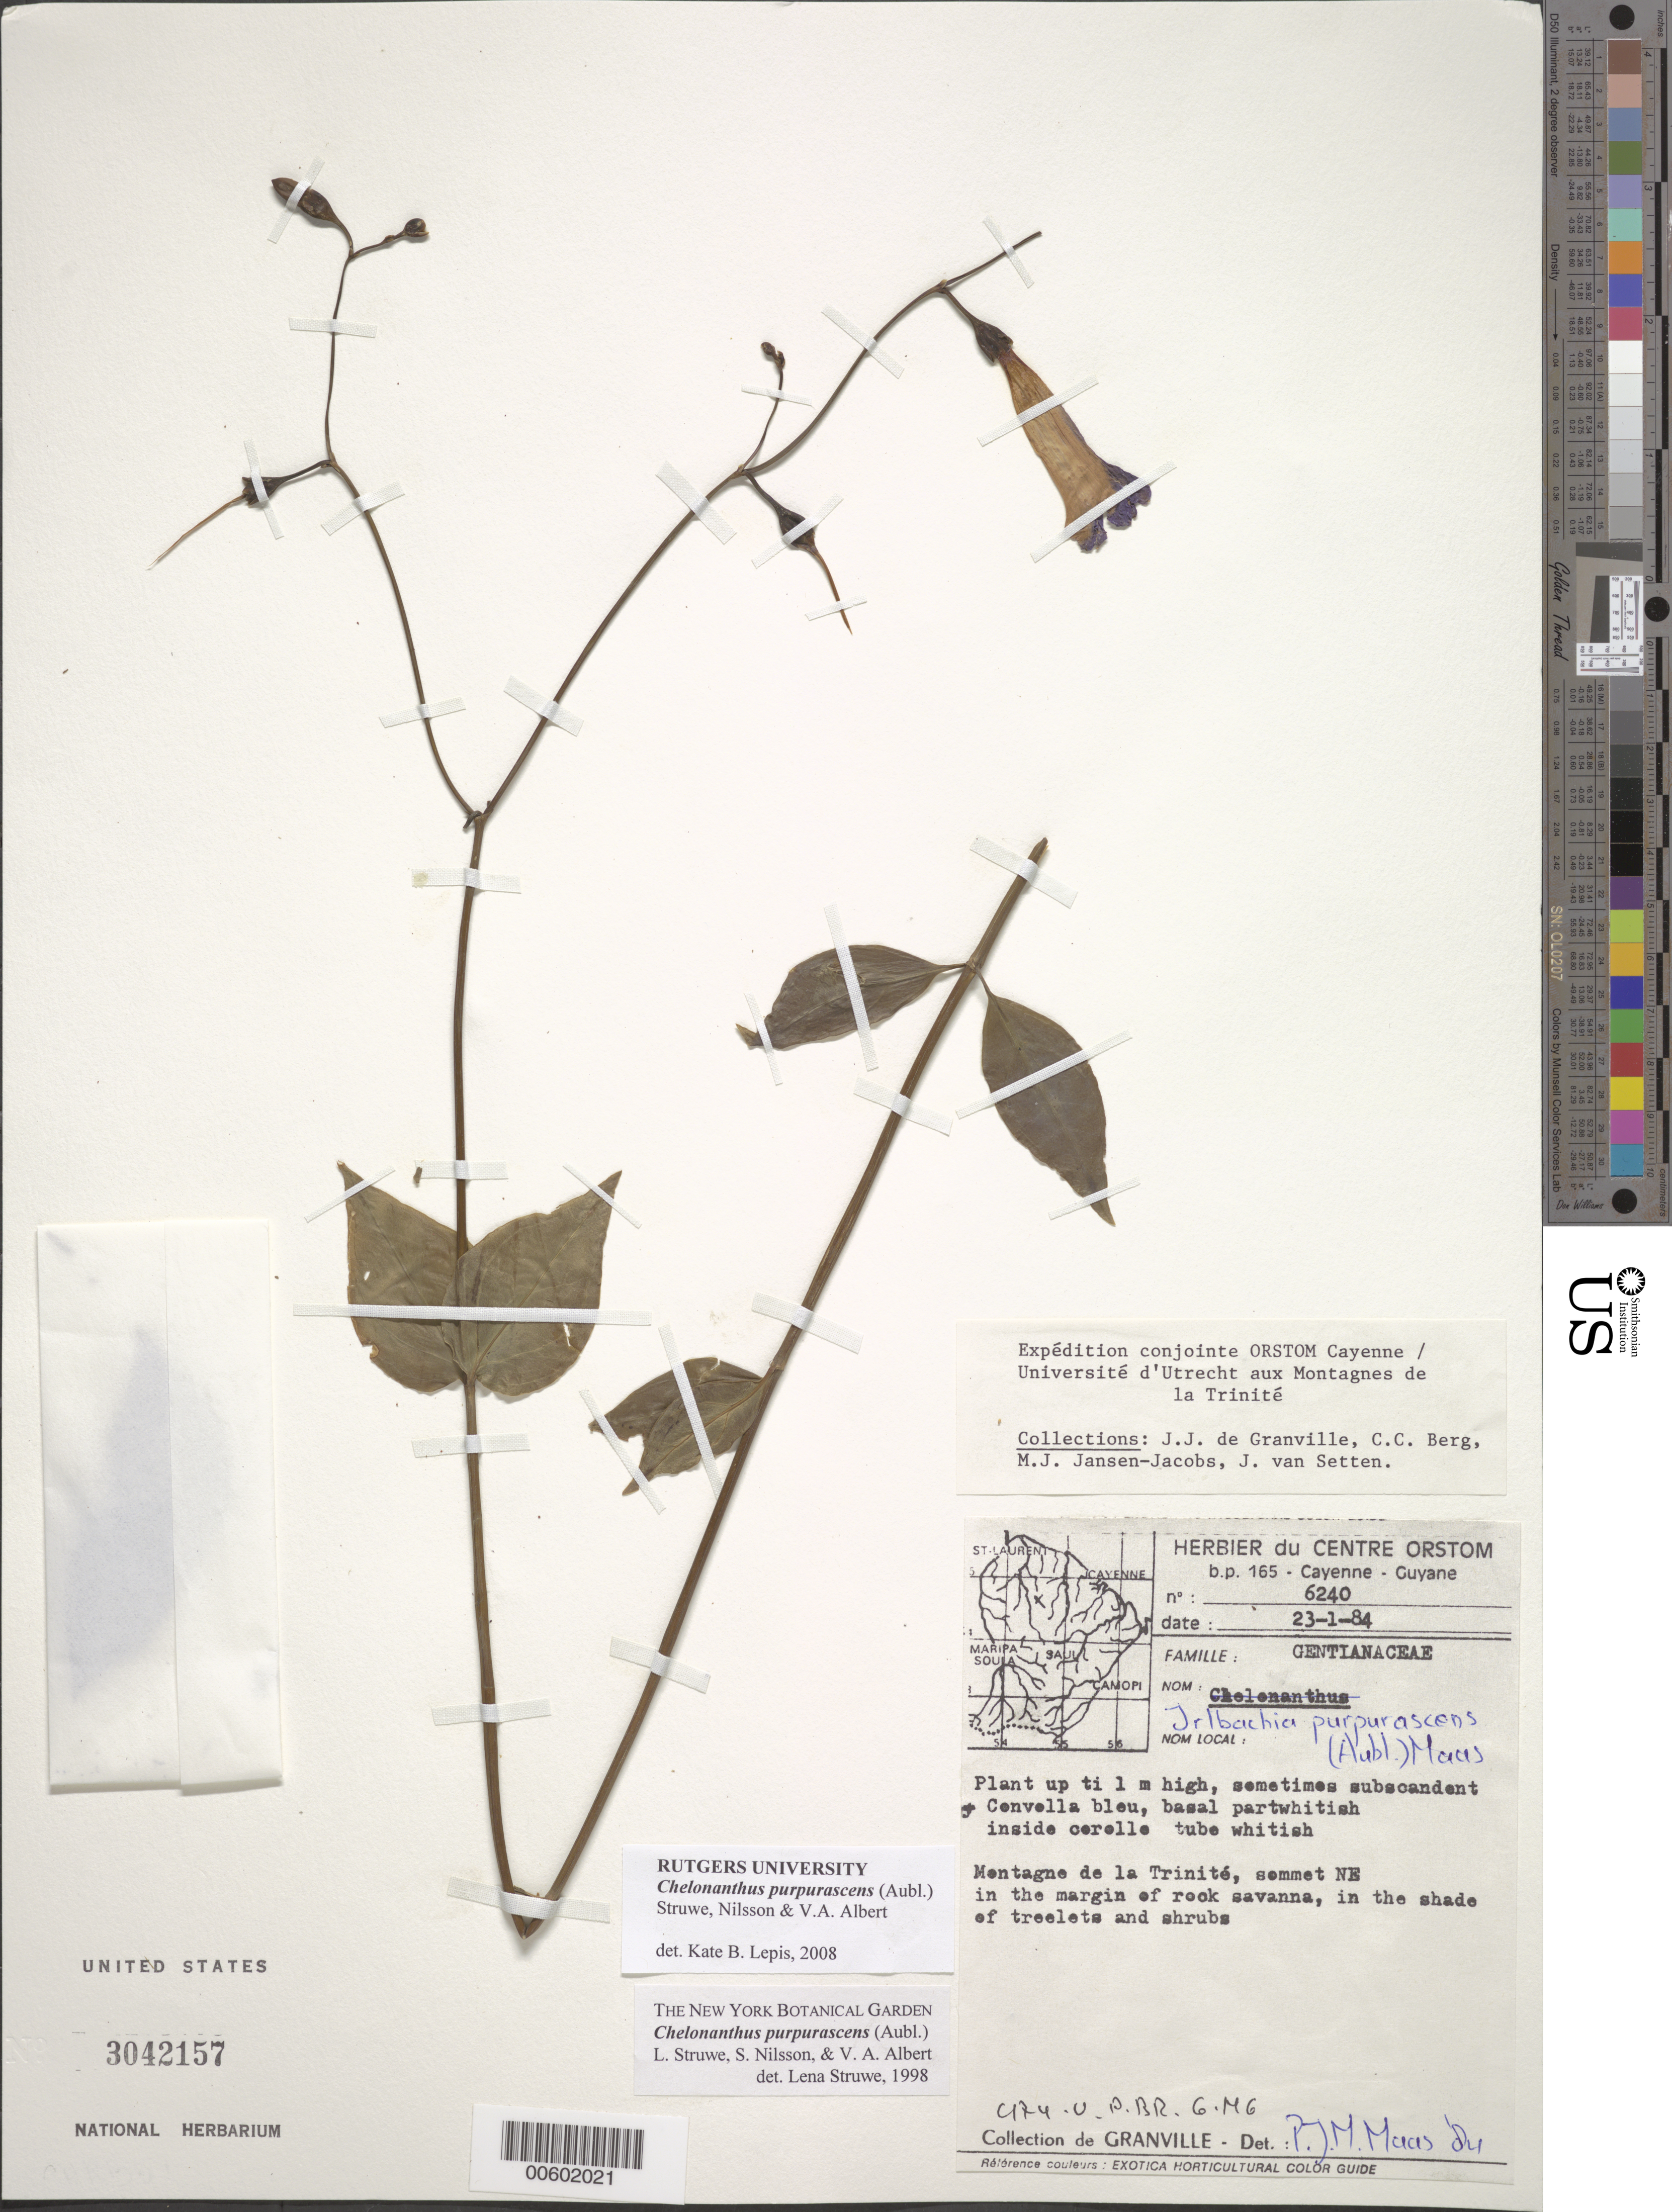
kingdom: Plantae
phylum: Tracheophyta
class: Magnoliopsida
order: Gentianales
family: Gentianaceae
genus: Chelonanthus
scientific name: Chelonanthus purpurascens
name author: (Aubl.) Struwe et al.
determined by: Struwe, L.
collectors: J.-J. de Granville, C. C. Berg, M. J. Jansen-Jacobs & J. van Setten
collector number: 6240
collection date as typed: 23-Jan-84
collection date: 1984-01-23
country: French Guiana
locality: Montagnes de la Trinité, sommet NE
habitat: Margin of rock savanna, in the shade of treelets and shrubs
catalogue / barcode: US 3042157